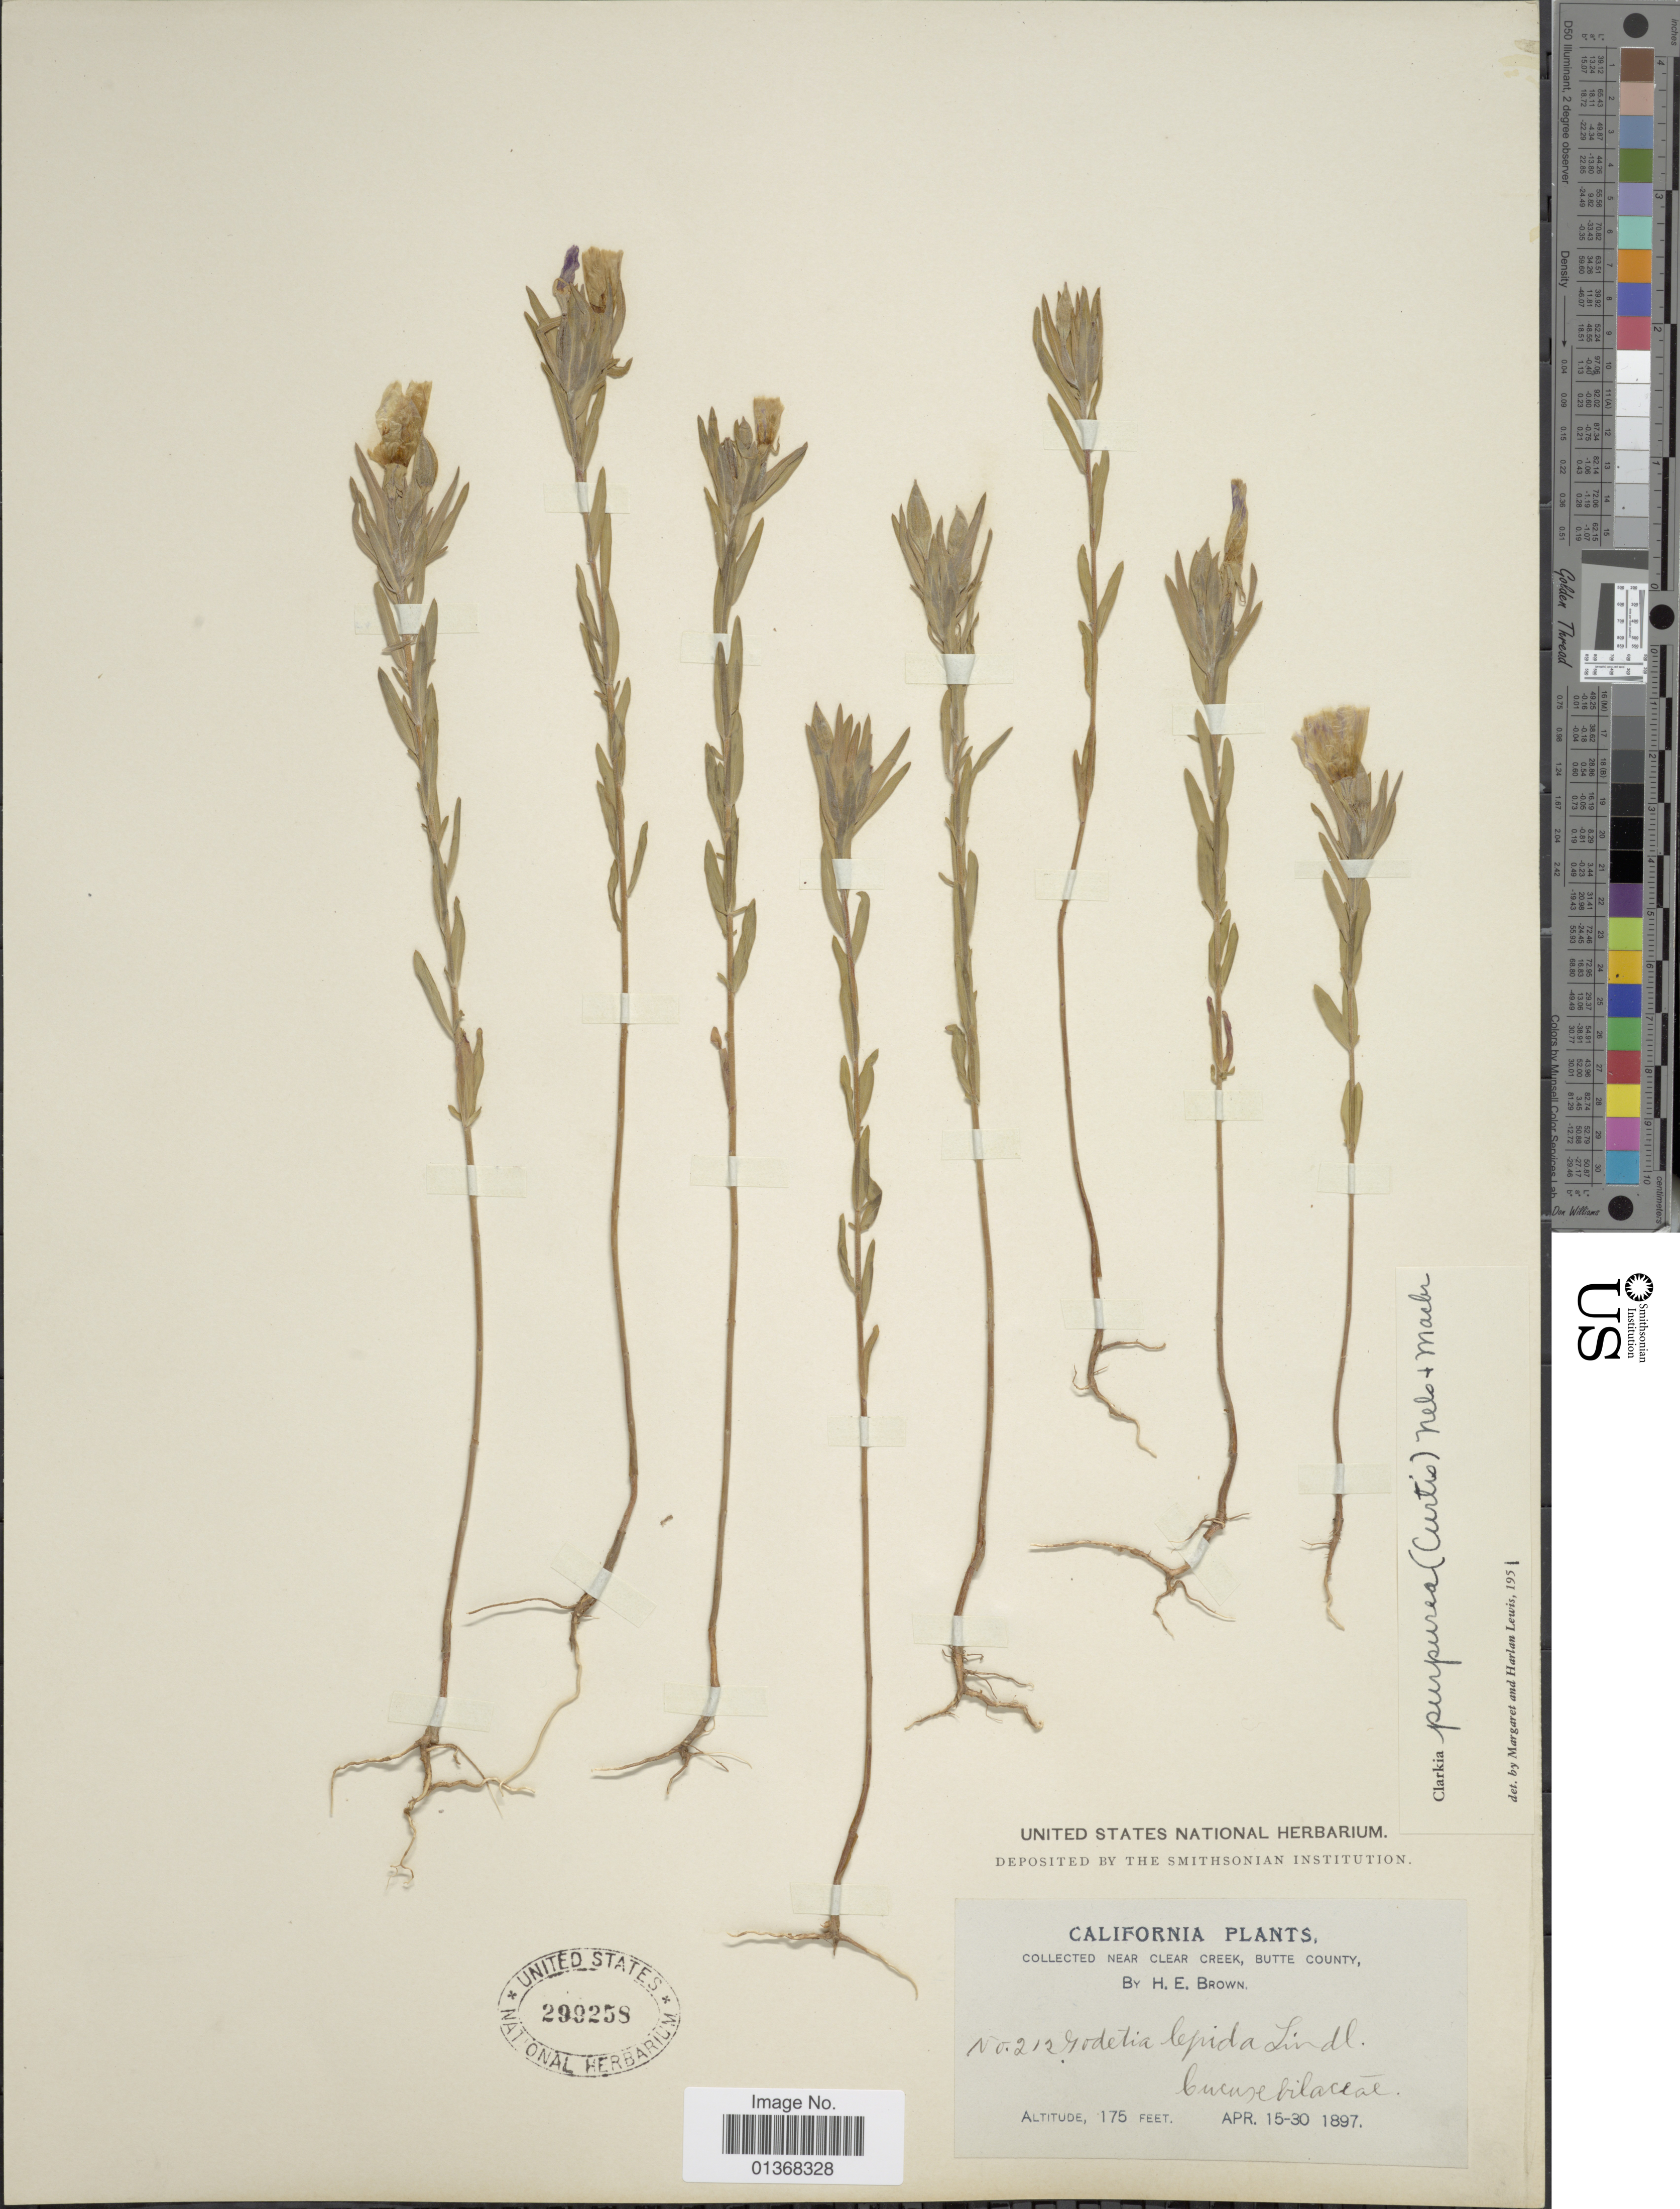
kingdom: Plantae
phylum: Tracheophyta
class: Magnoliopsida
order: Myrtales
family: Onagraceae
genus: Clarkia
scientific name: Clarkia purpurea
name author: (Curtis) A. Nelson & J.F. Macbr.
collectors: H. E. Brown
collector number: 212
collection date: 1897-04-15/1897-04-30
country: United States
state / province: California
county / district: Butte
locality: Near Clear Creek, Butte County.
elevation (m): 53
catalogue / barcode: US 299258